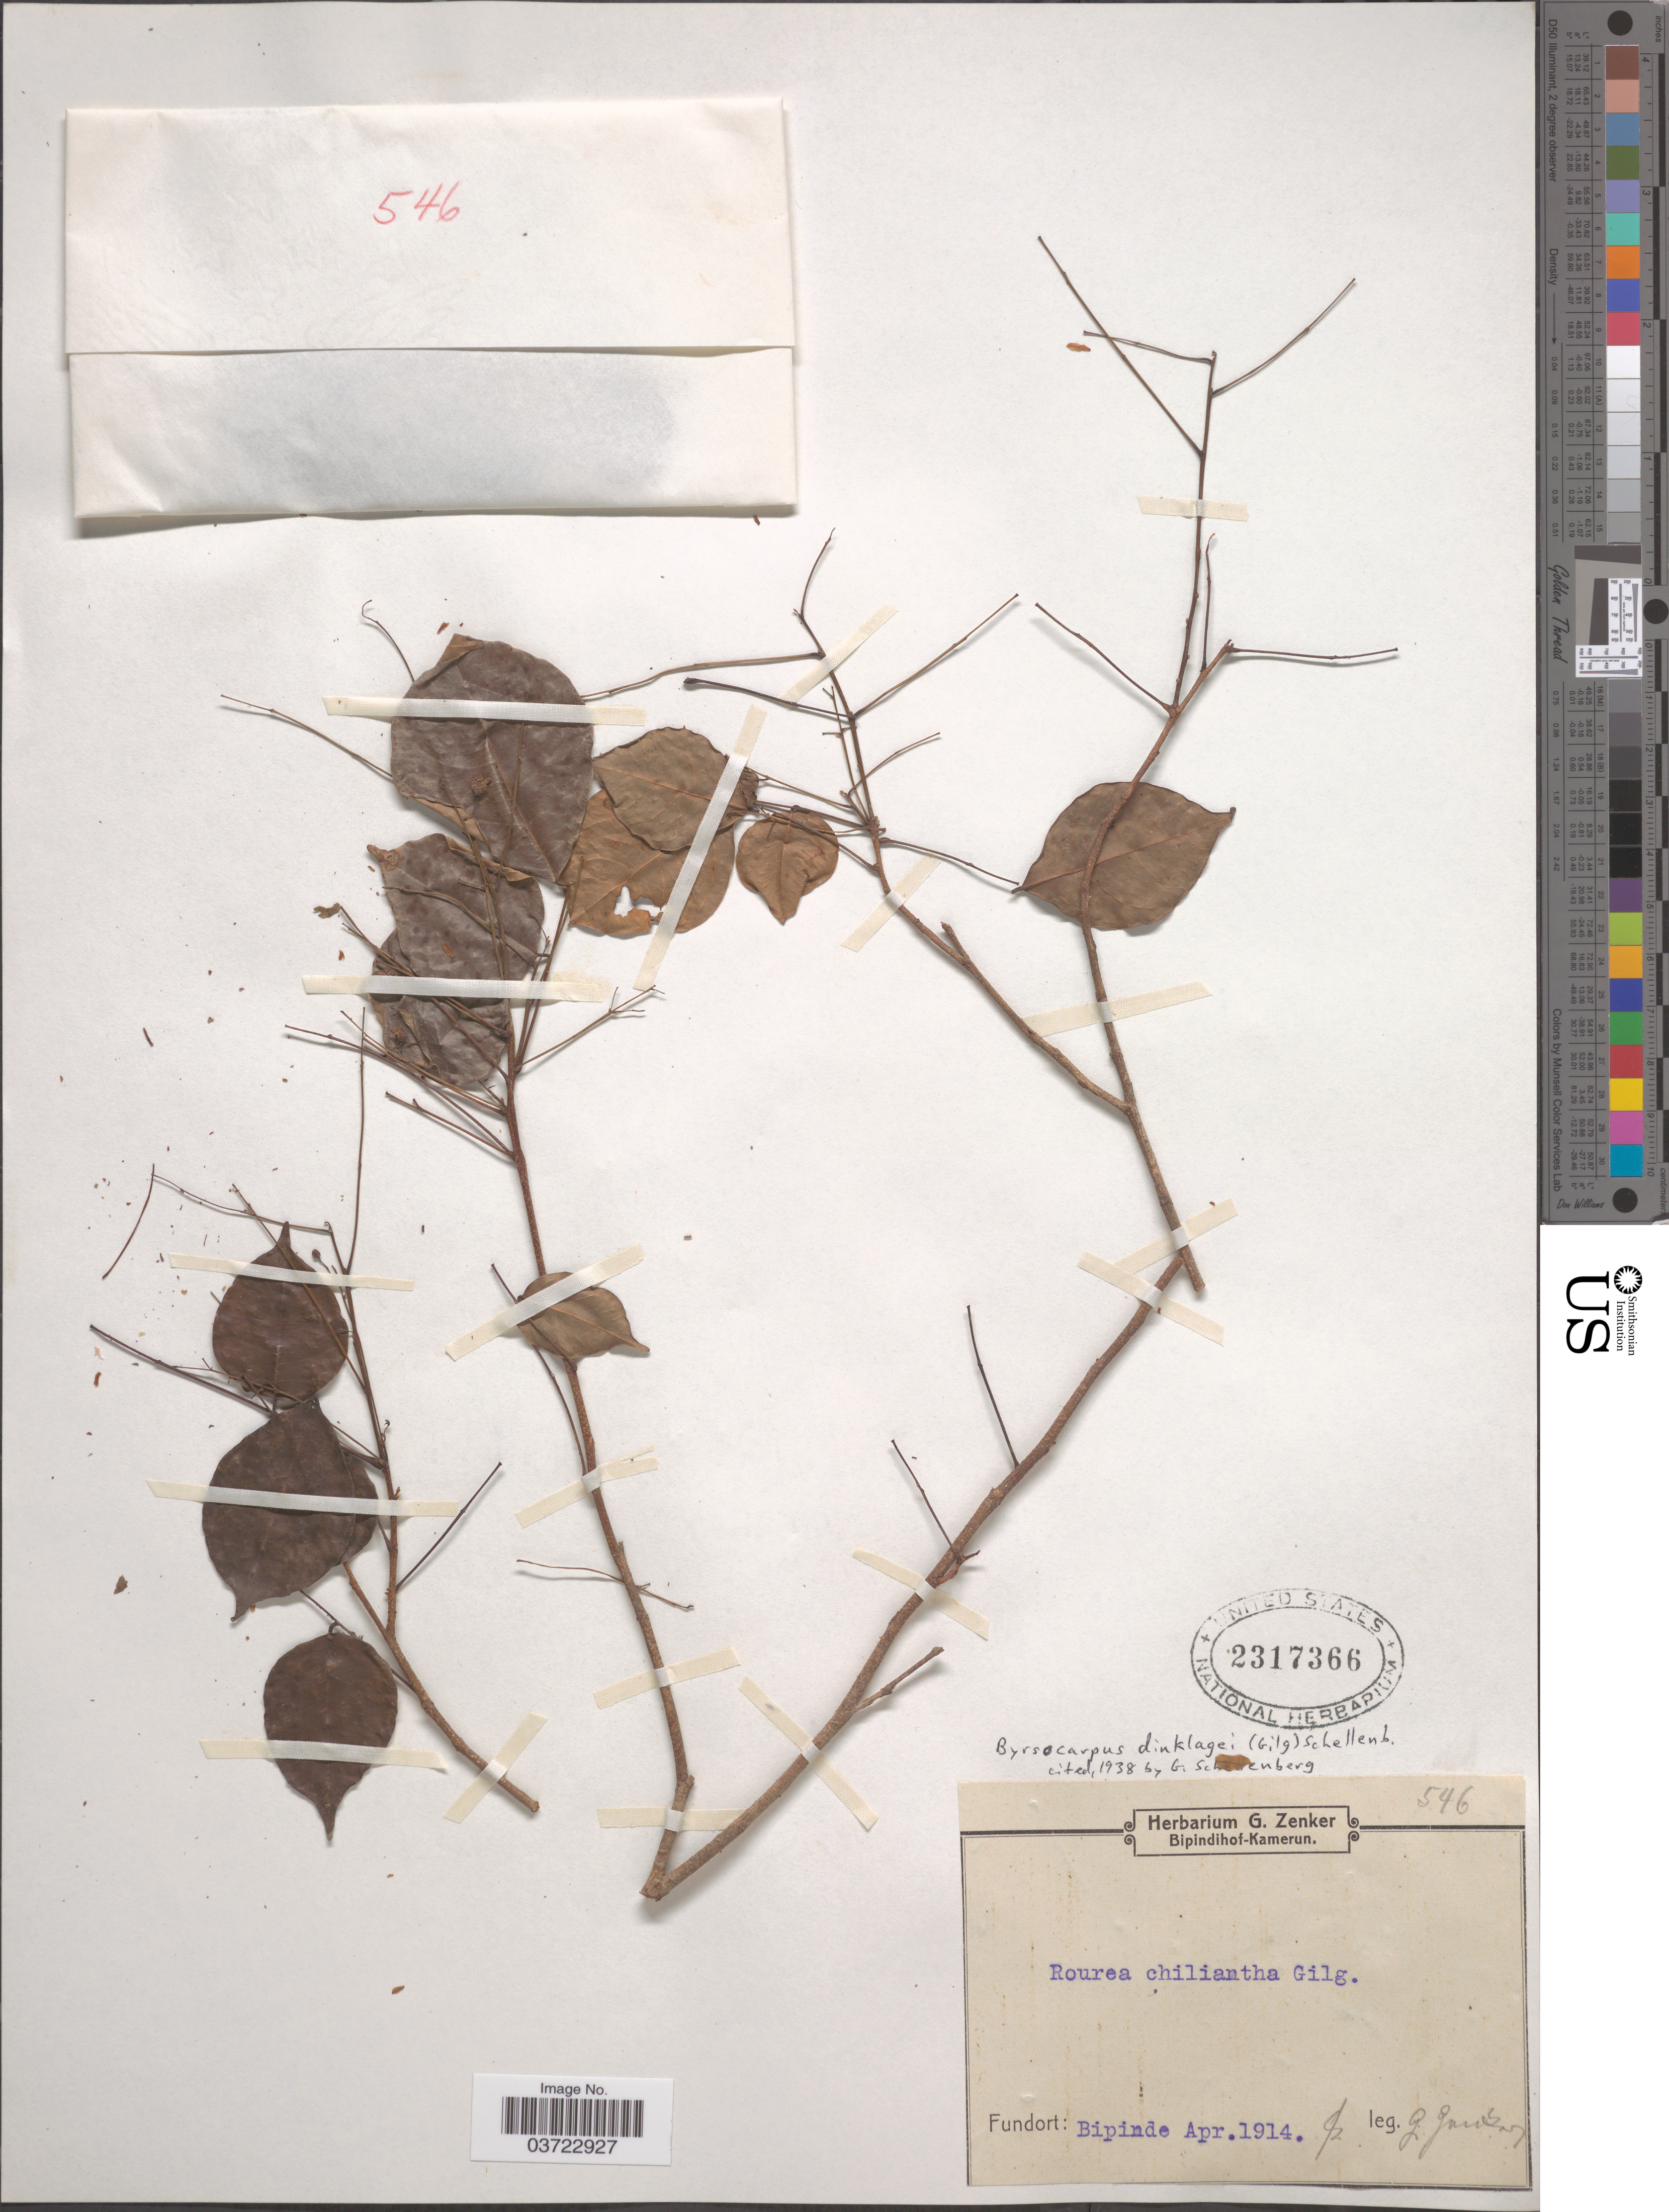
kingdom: Plantae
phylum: Tracheophyta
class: Magnoliopsida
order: Oxalidales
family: Connaraceae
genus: Rourea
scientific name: Rourea coccinea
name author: (Schumach. & Thonn.) Benth.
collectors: G. A. Zenker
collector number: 546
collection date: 1914-04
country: Cameroon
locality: Bipinde.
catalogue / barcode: US 2317366